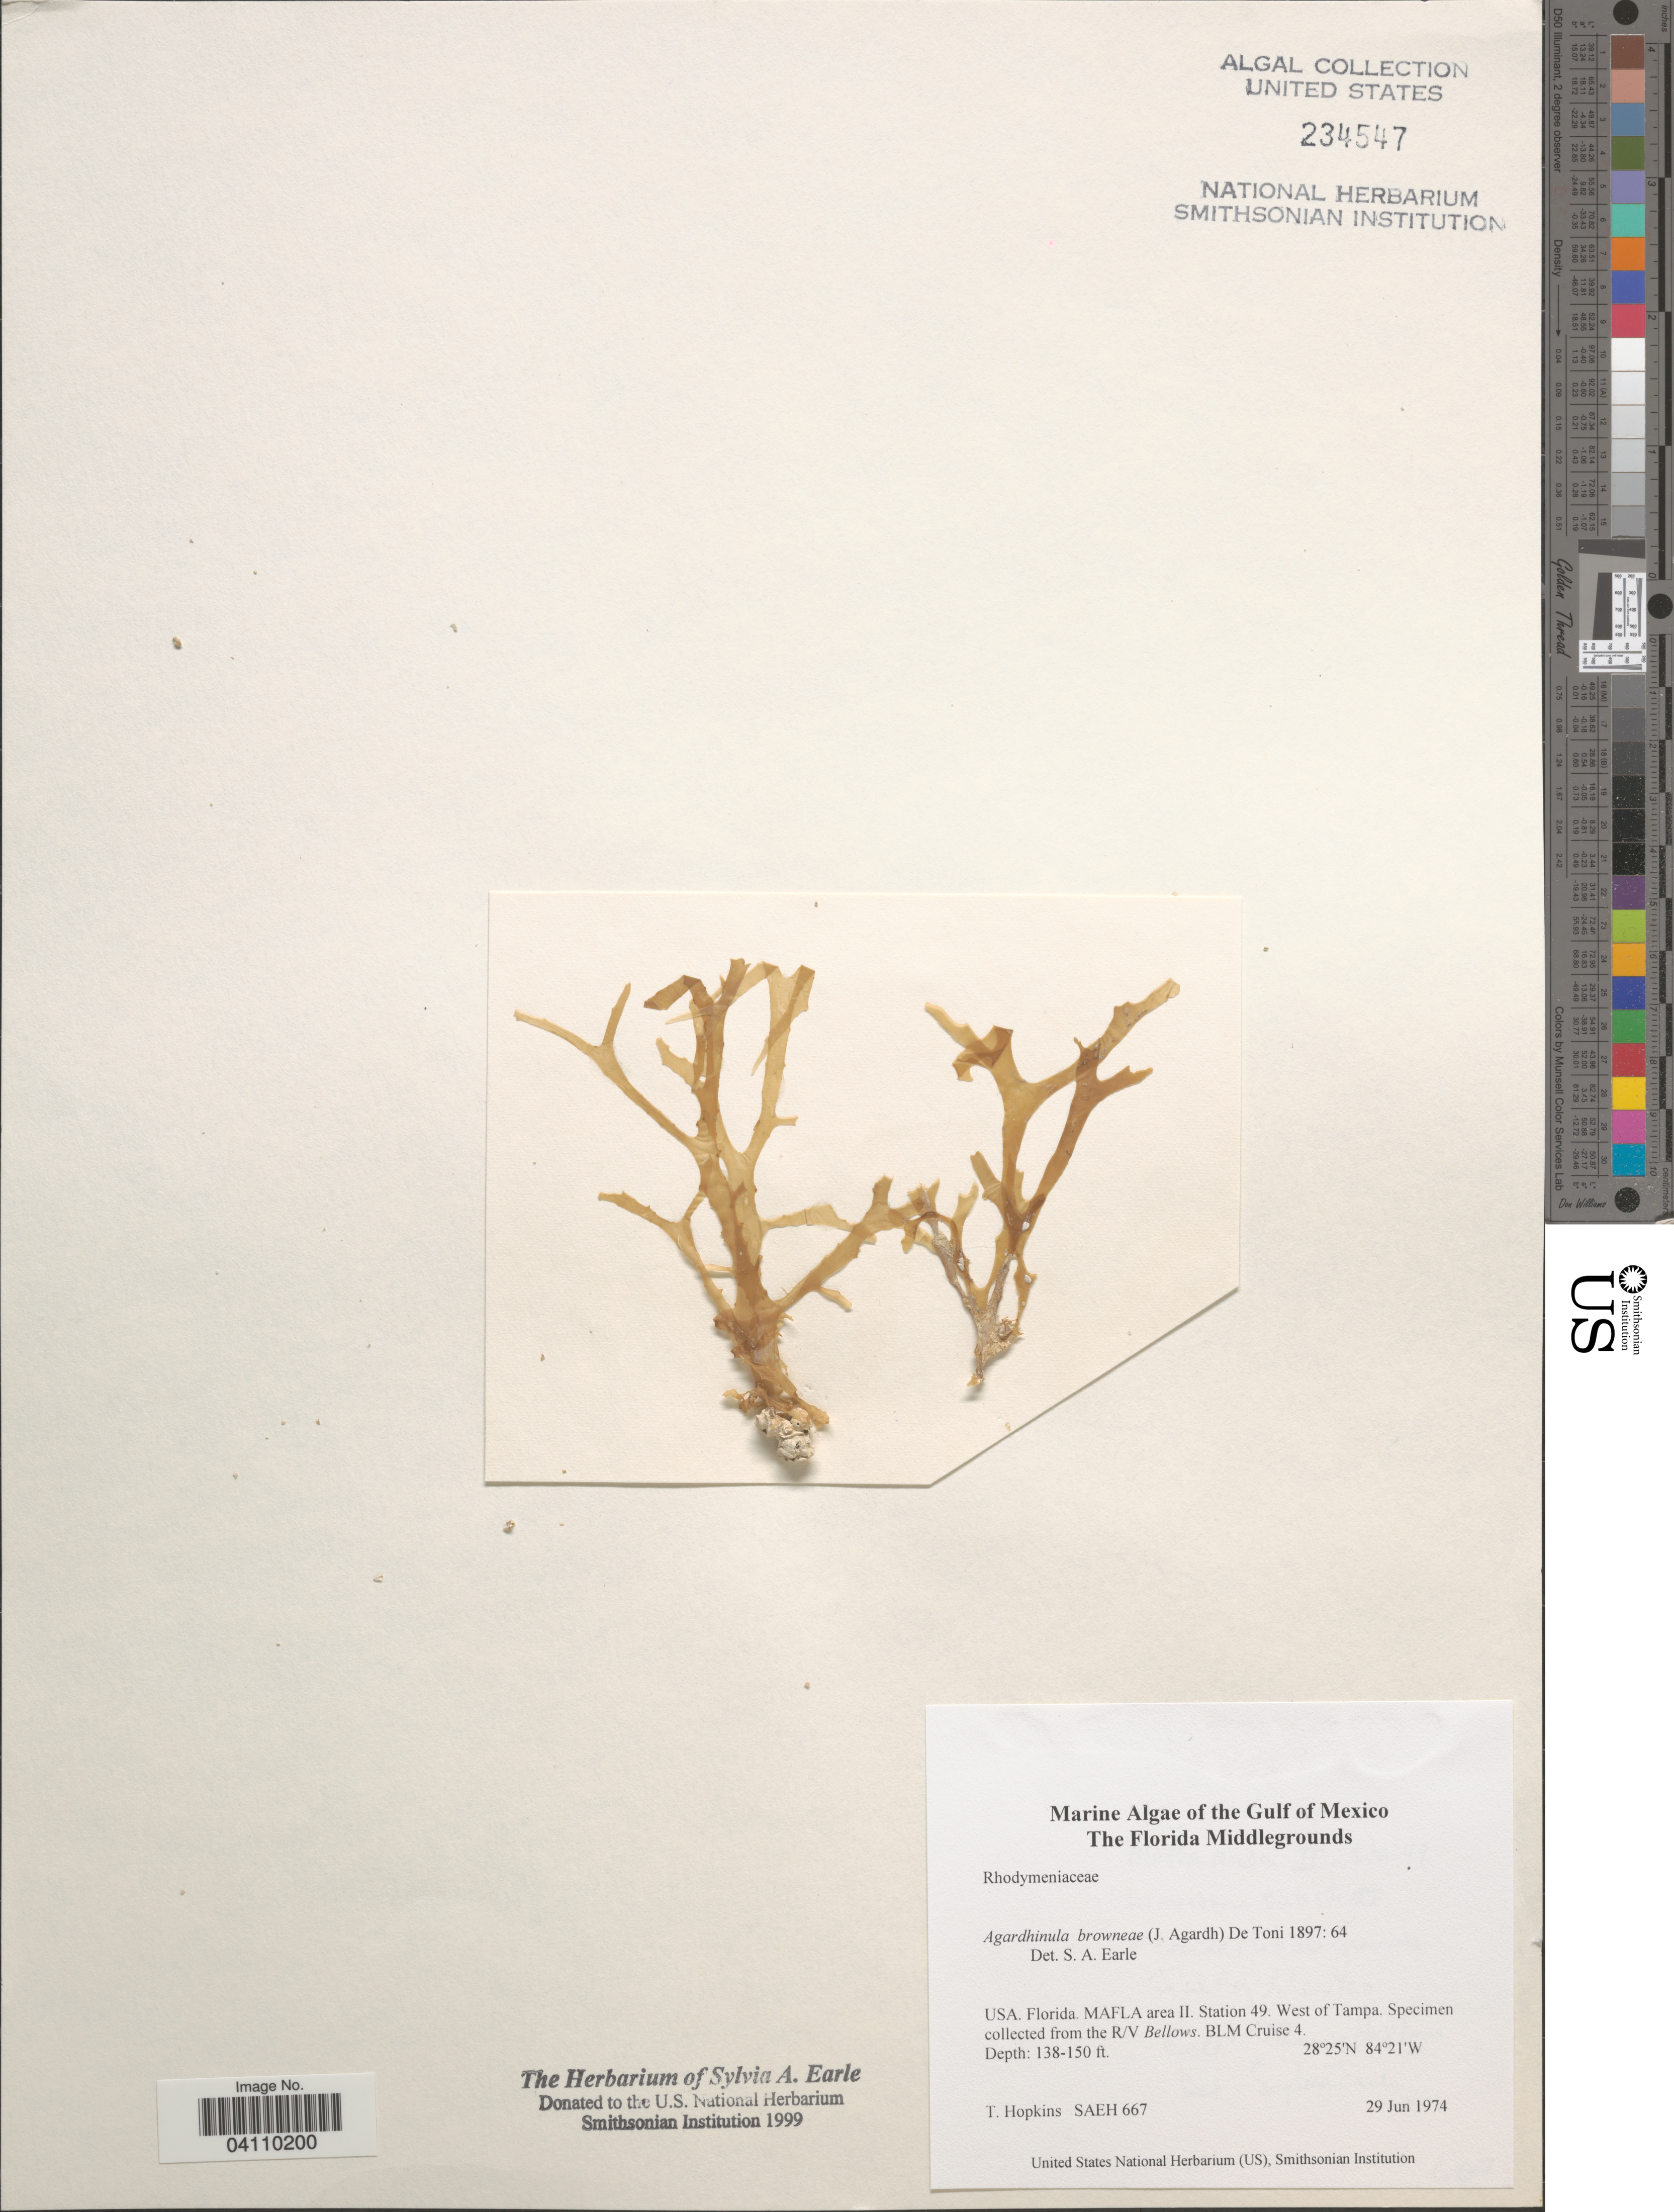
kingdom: Plantae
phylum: Rhodophyta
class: Florideophyceae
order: Rhodymeniales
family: Rhodymeniaceae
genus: Agardhinula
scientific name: Agardhinula browneae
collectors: T. Hopkins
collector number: SAEH667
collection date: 1974-06-29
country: United States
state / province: Florida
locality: The Gulf of Mexico. The Florida Middlegrounds. MAFLA area II. Station 49. West of Tampa. The R/V Bellows. BLM Cruise 4.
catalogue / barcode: US 234547